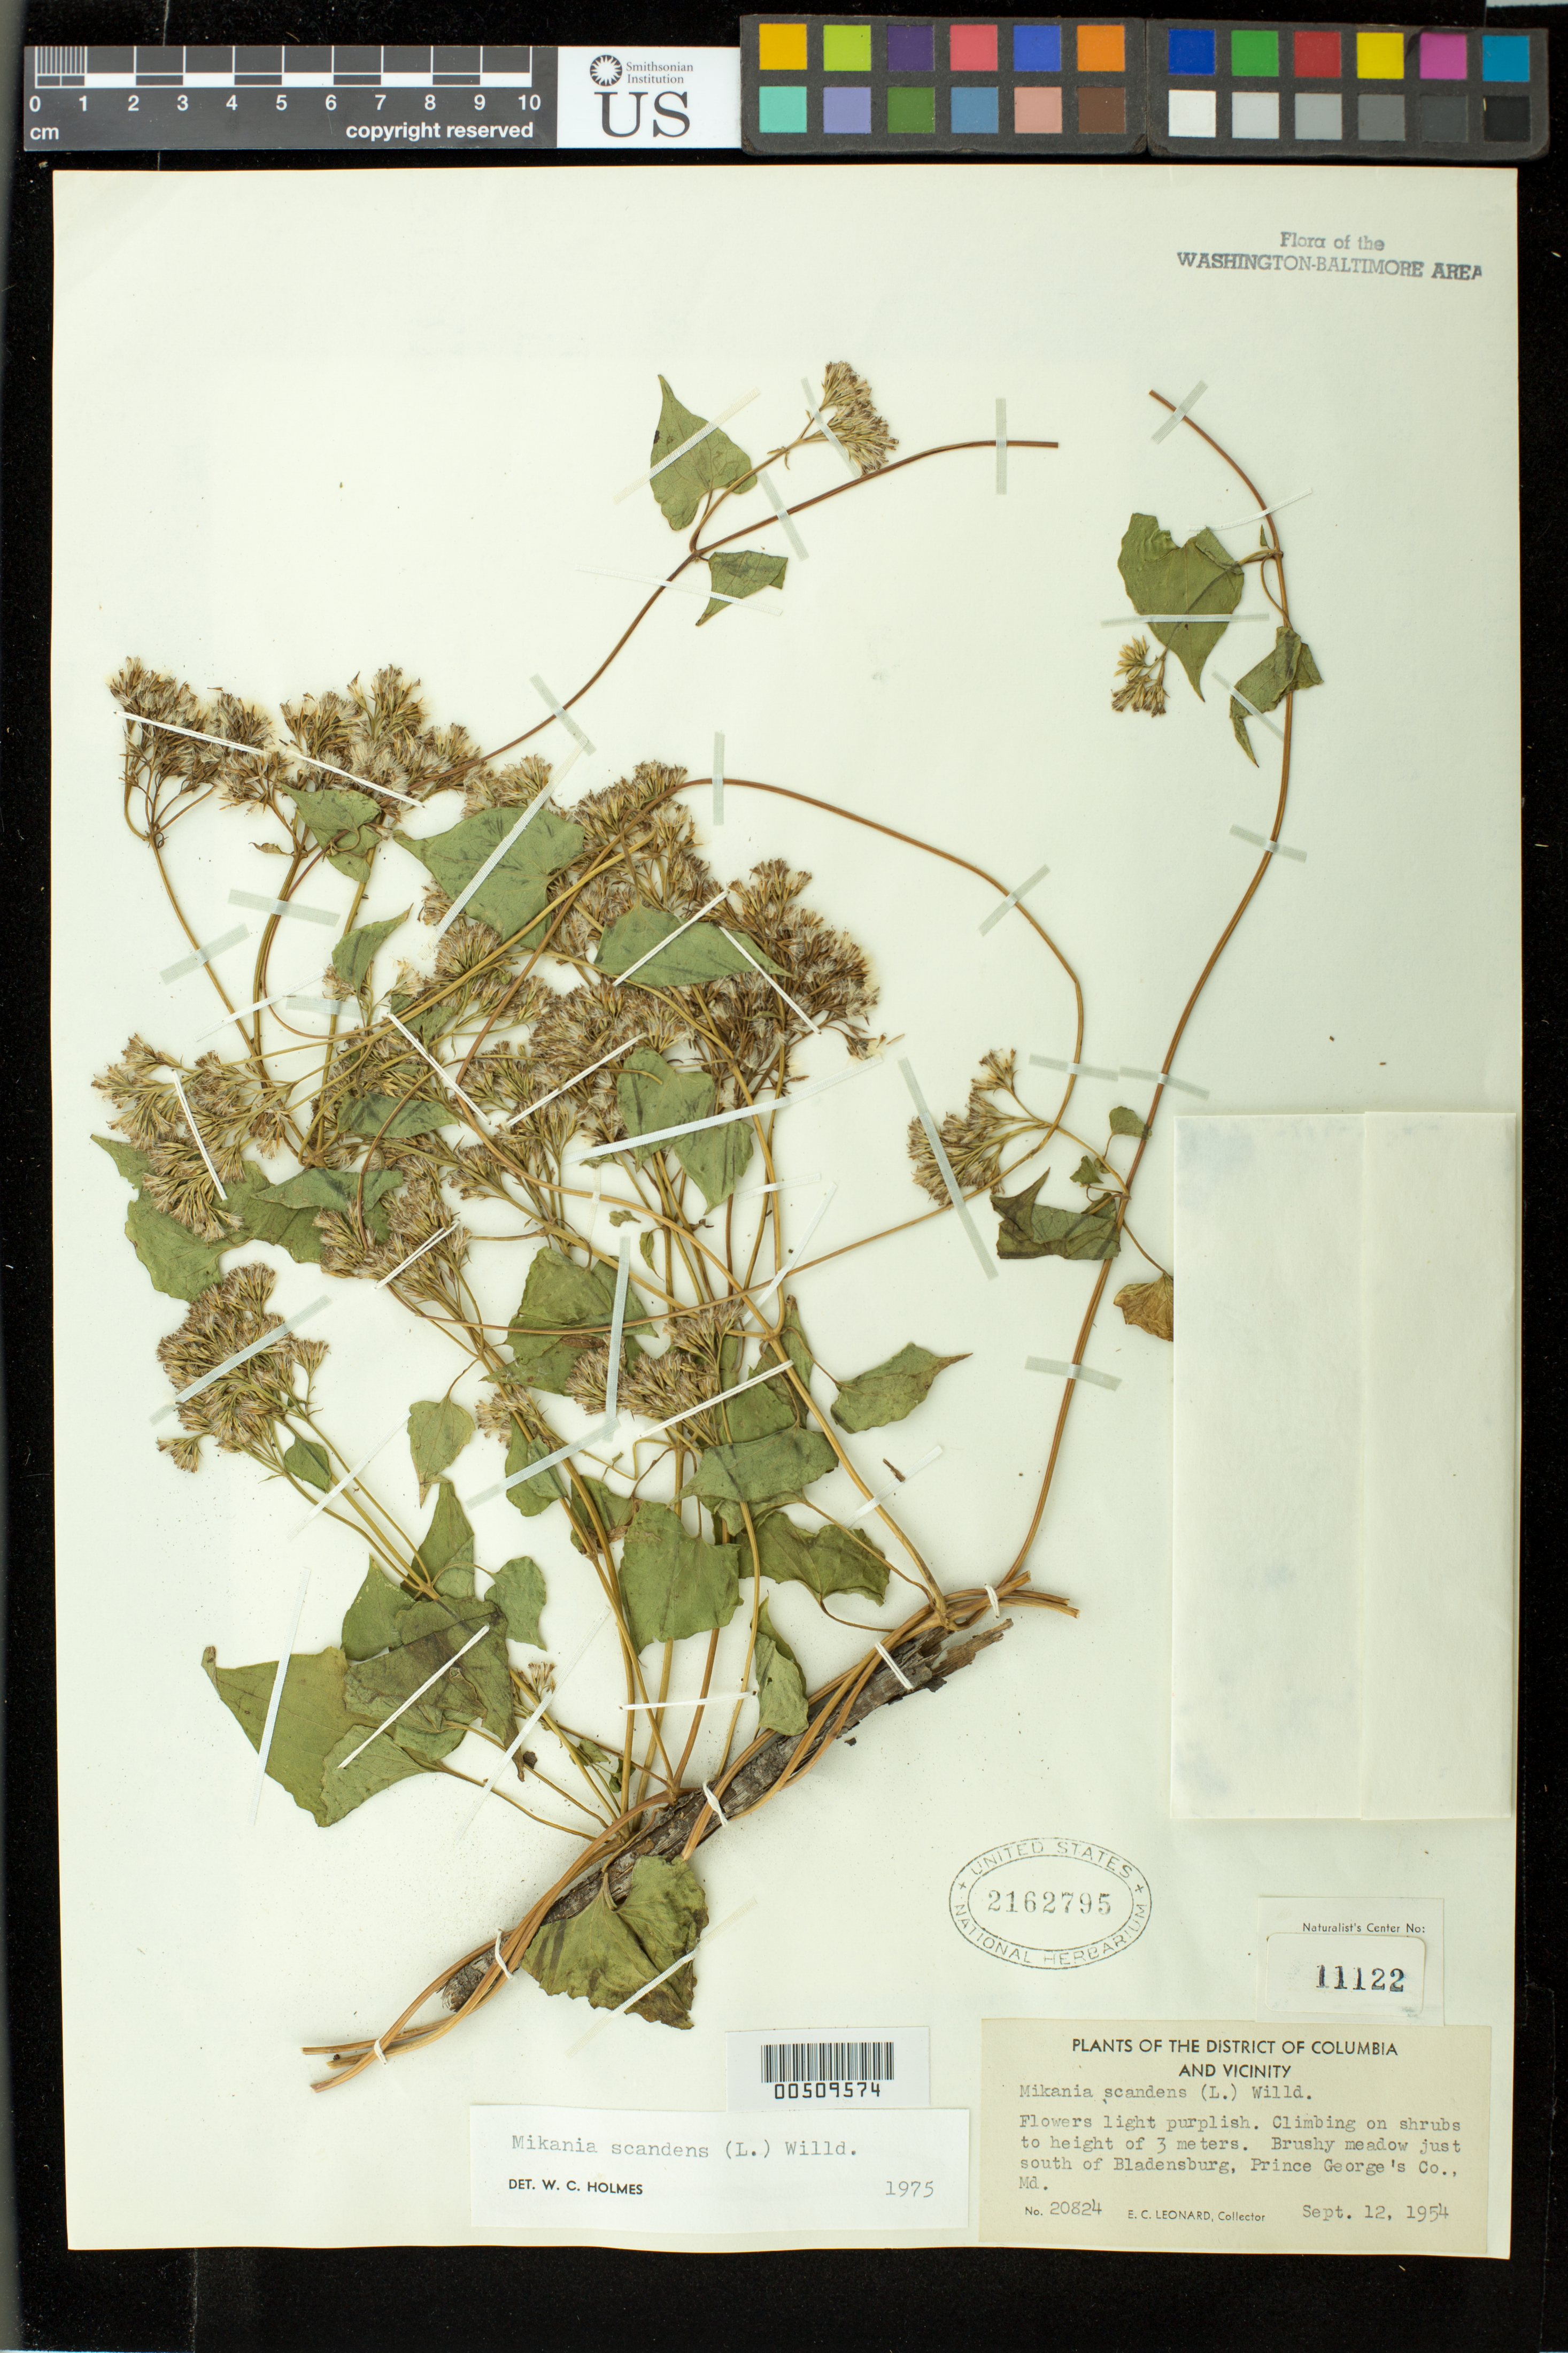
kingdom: Plantae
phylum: Tracheophyta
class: Magnoliopsida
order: Asterales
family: Asteraceae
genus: Mikania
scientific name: Mikania scandens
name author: (L.) Willd.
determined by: Holmes, W. C.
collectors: E. C. Leonard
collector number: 20824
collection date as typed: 12 Sep 1954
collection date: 1954-09-12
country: United States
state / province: Maryland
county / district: Prince George's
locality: Just S of Bladensburg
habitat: brushy meadow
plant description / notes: Specimens returned from Naturalist Center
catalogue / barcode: US 2162795